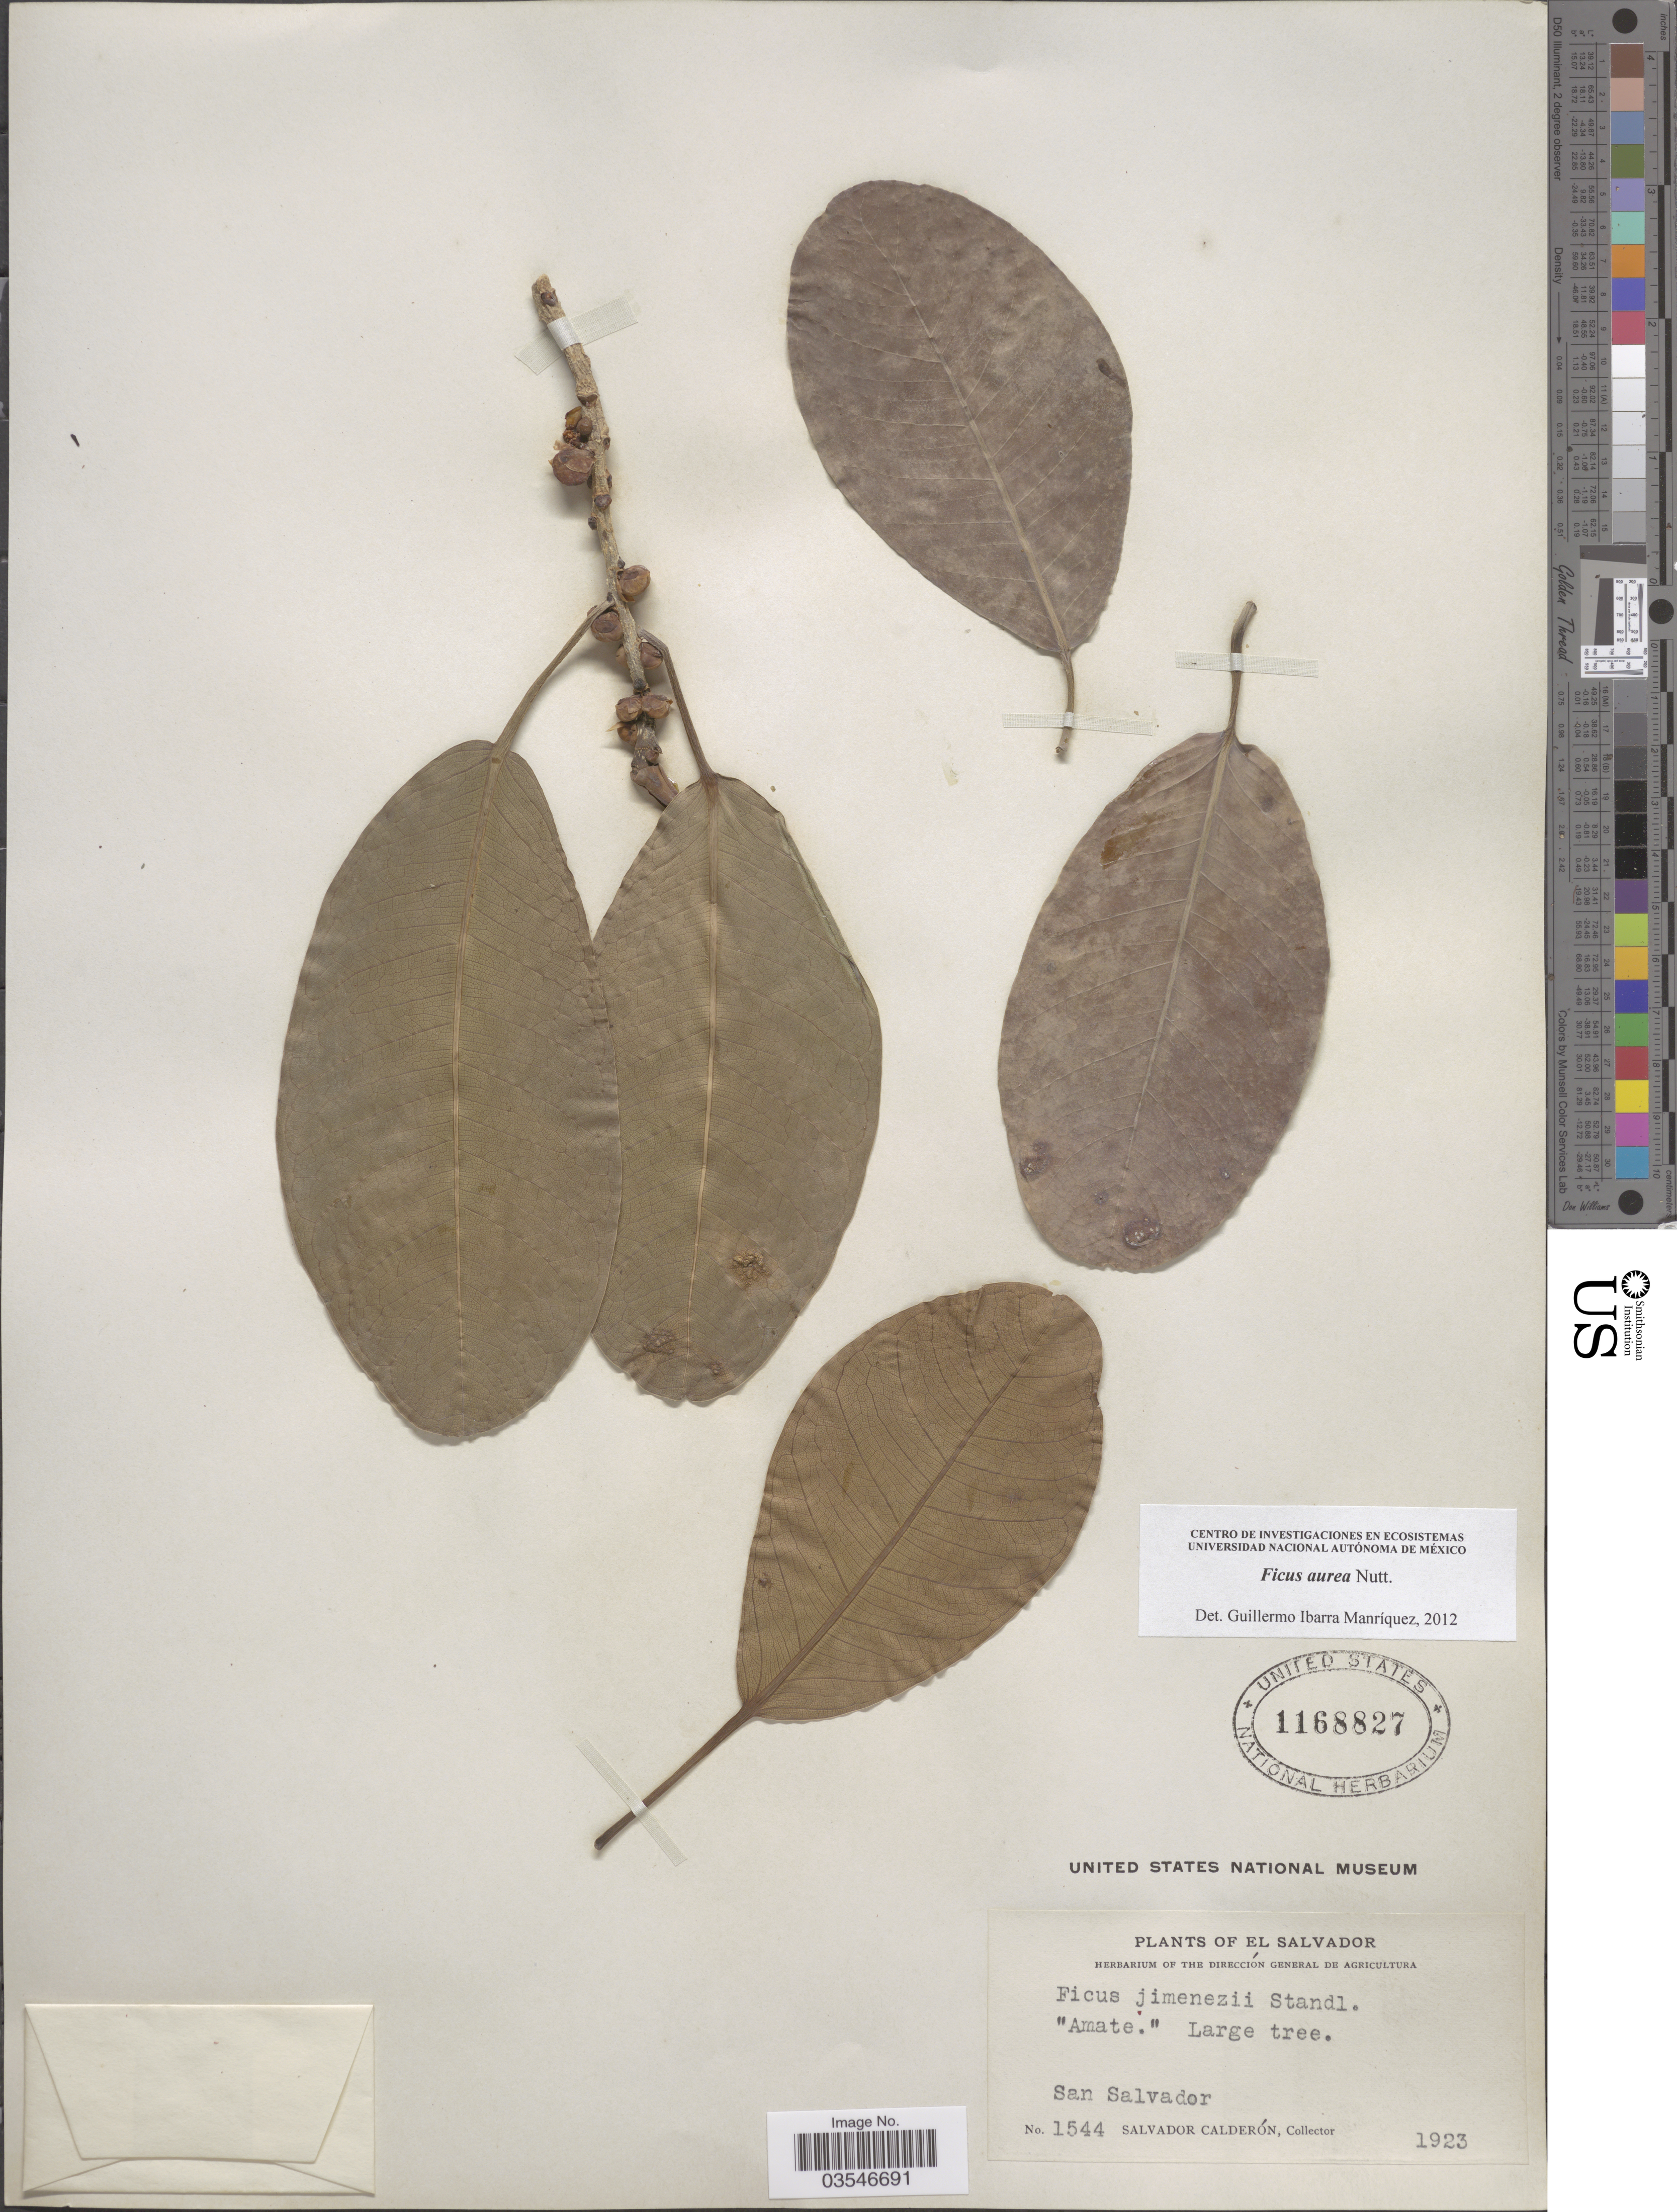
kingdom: Plantae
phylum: Tracheophyta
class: Magnoliopsida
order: Rosales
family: Moraceae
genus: Ficus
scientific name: Ficus aurea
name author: Nutt.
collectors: S. Calderón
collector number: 1544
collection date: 1923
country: El Salvador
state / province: San Salvador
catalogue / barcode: US 1168827